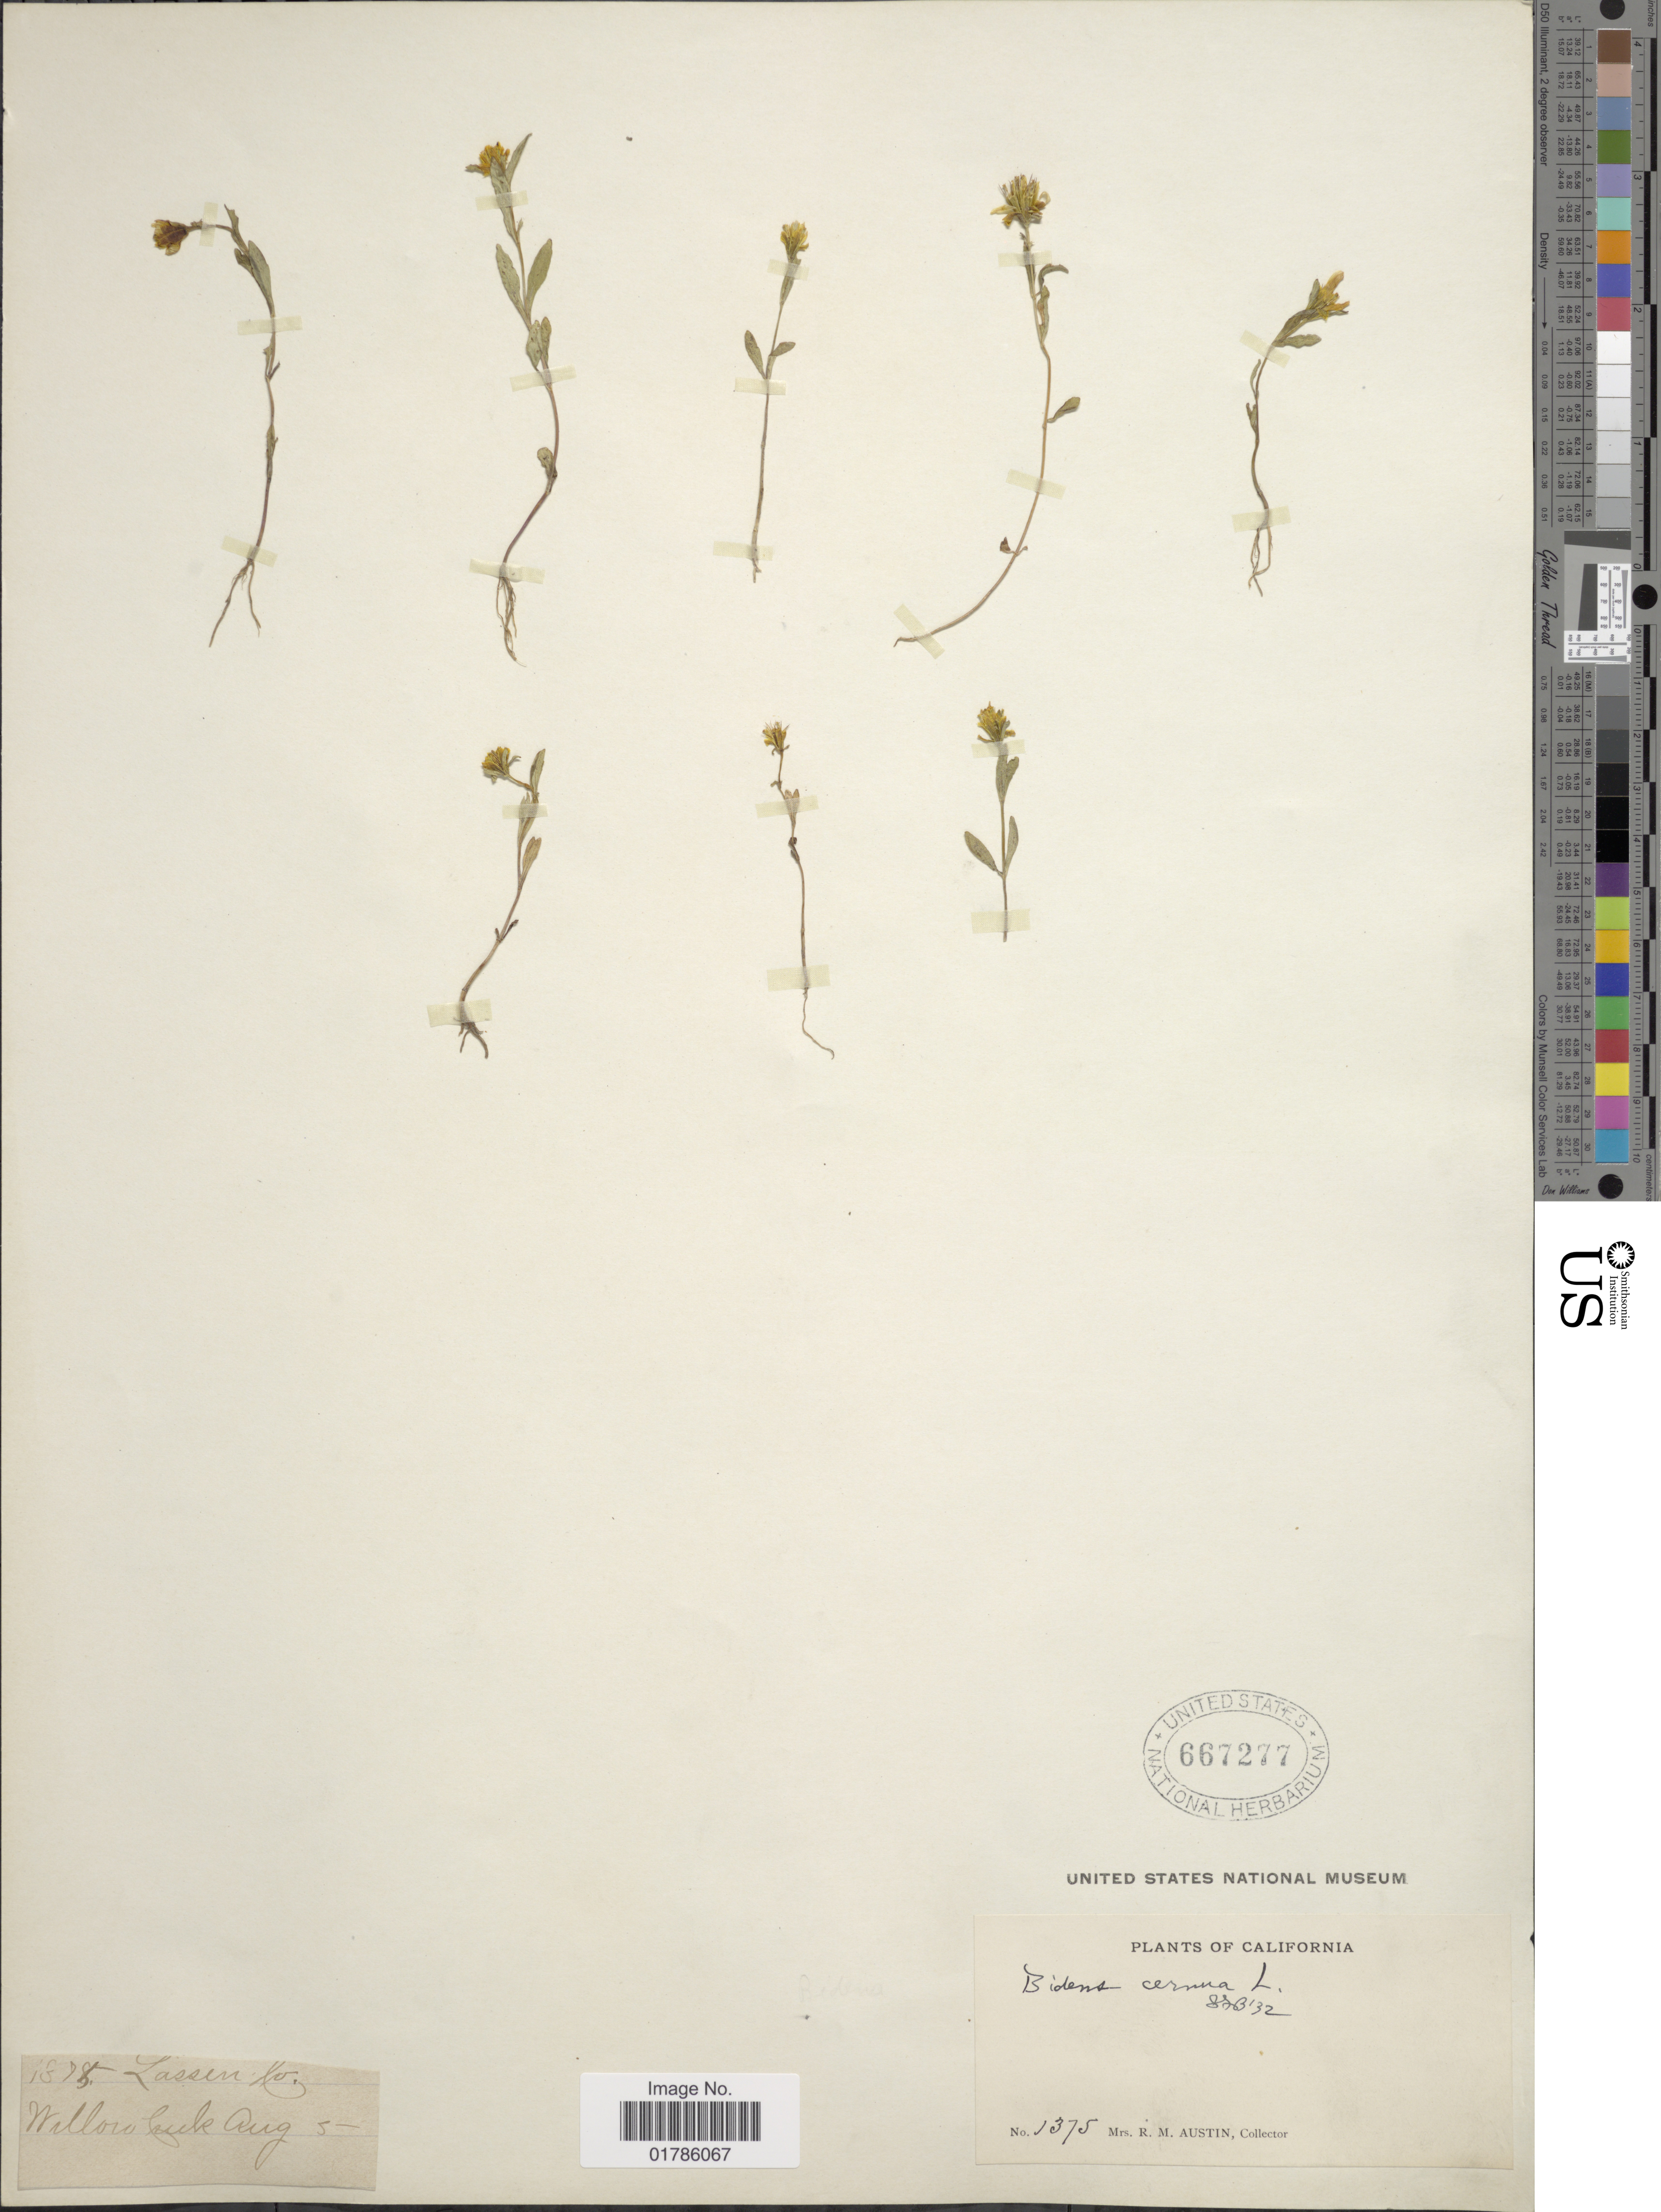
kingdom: Plantae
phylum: Tracheophyta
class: Magnoliopsida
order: Asterales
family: Asteraceae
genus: Bidens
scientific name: Bidens cernua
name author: L.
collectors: R. Austin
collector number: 1375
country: United States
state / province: California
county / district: Lassen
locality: Lassen Co., Willow Creek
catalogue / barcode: US 667277